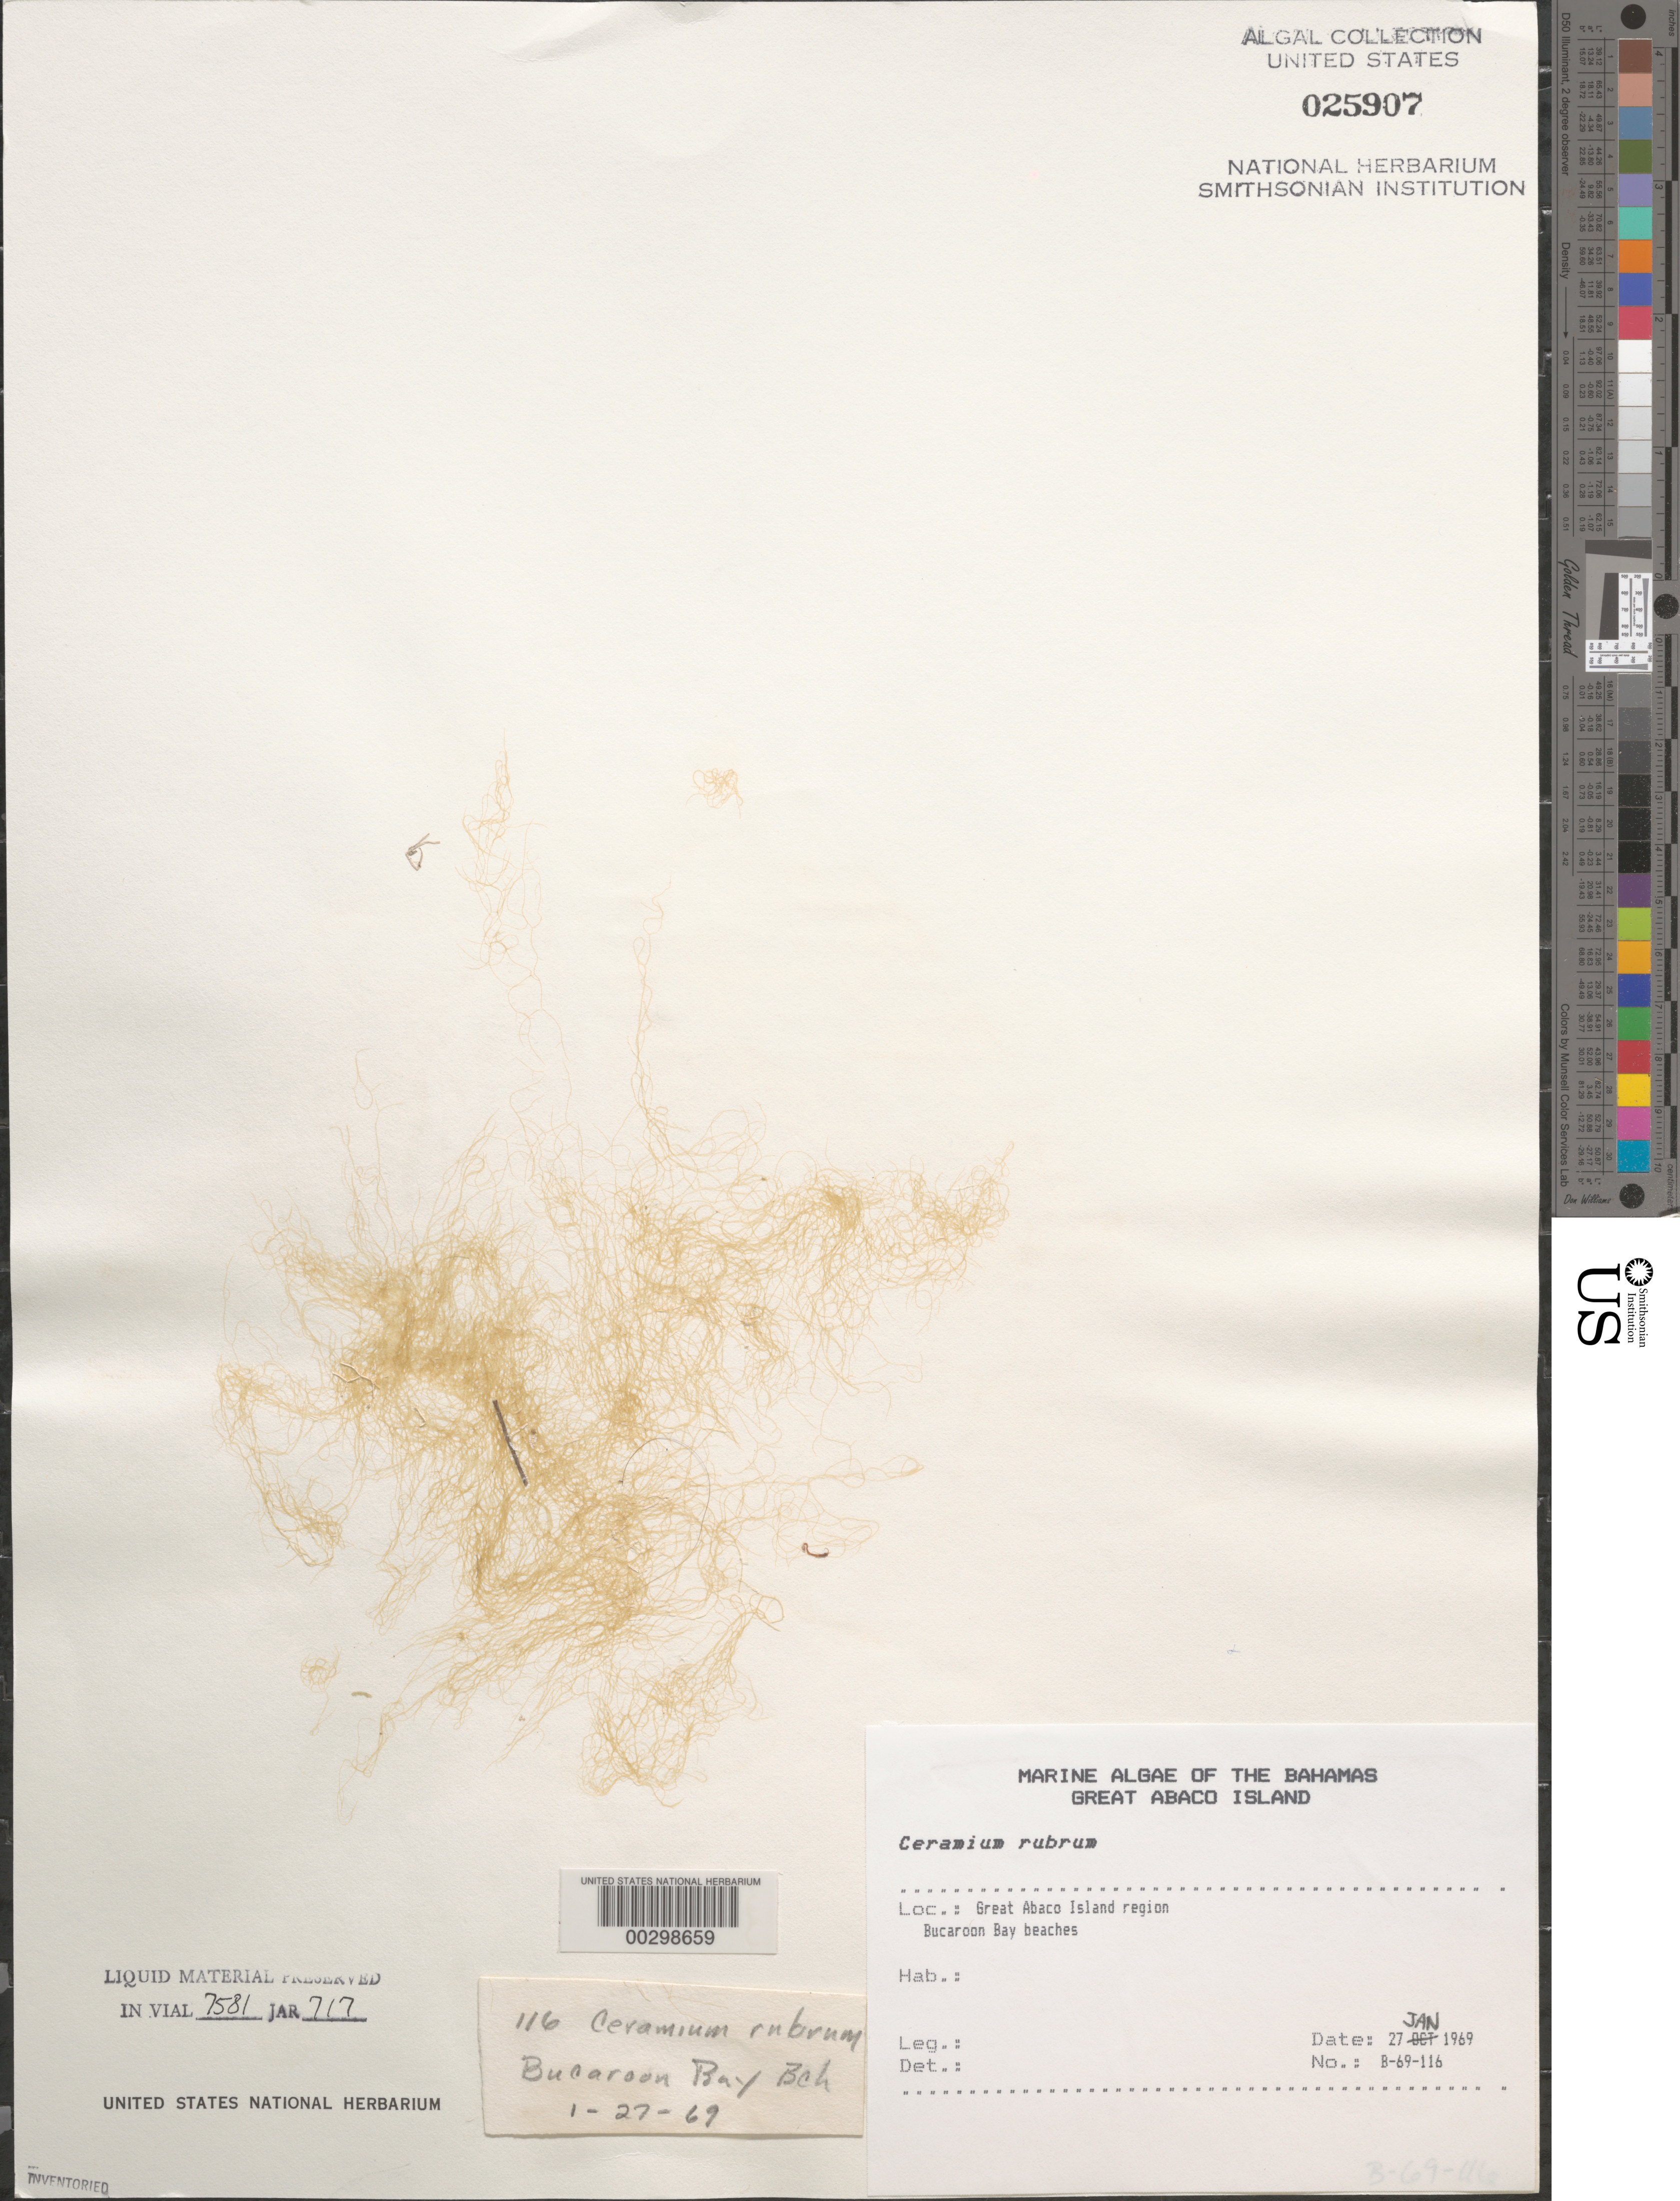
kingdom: Plantae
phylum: Rhodophyta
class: Florideophyceae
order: Ceramiales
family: Ceramiaceae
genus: Ceramium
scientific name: Ceramium rubrum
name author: C. Agardh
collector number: B-69-116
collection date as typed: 27 Jan 1969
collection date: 1969-01-27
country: Bahamas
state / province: Abaco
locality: Buckaroon bay beach, great abaco island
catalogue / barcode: US 25907